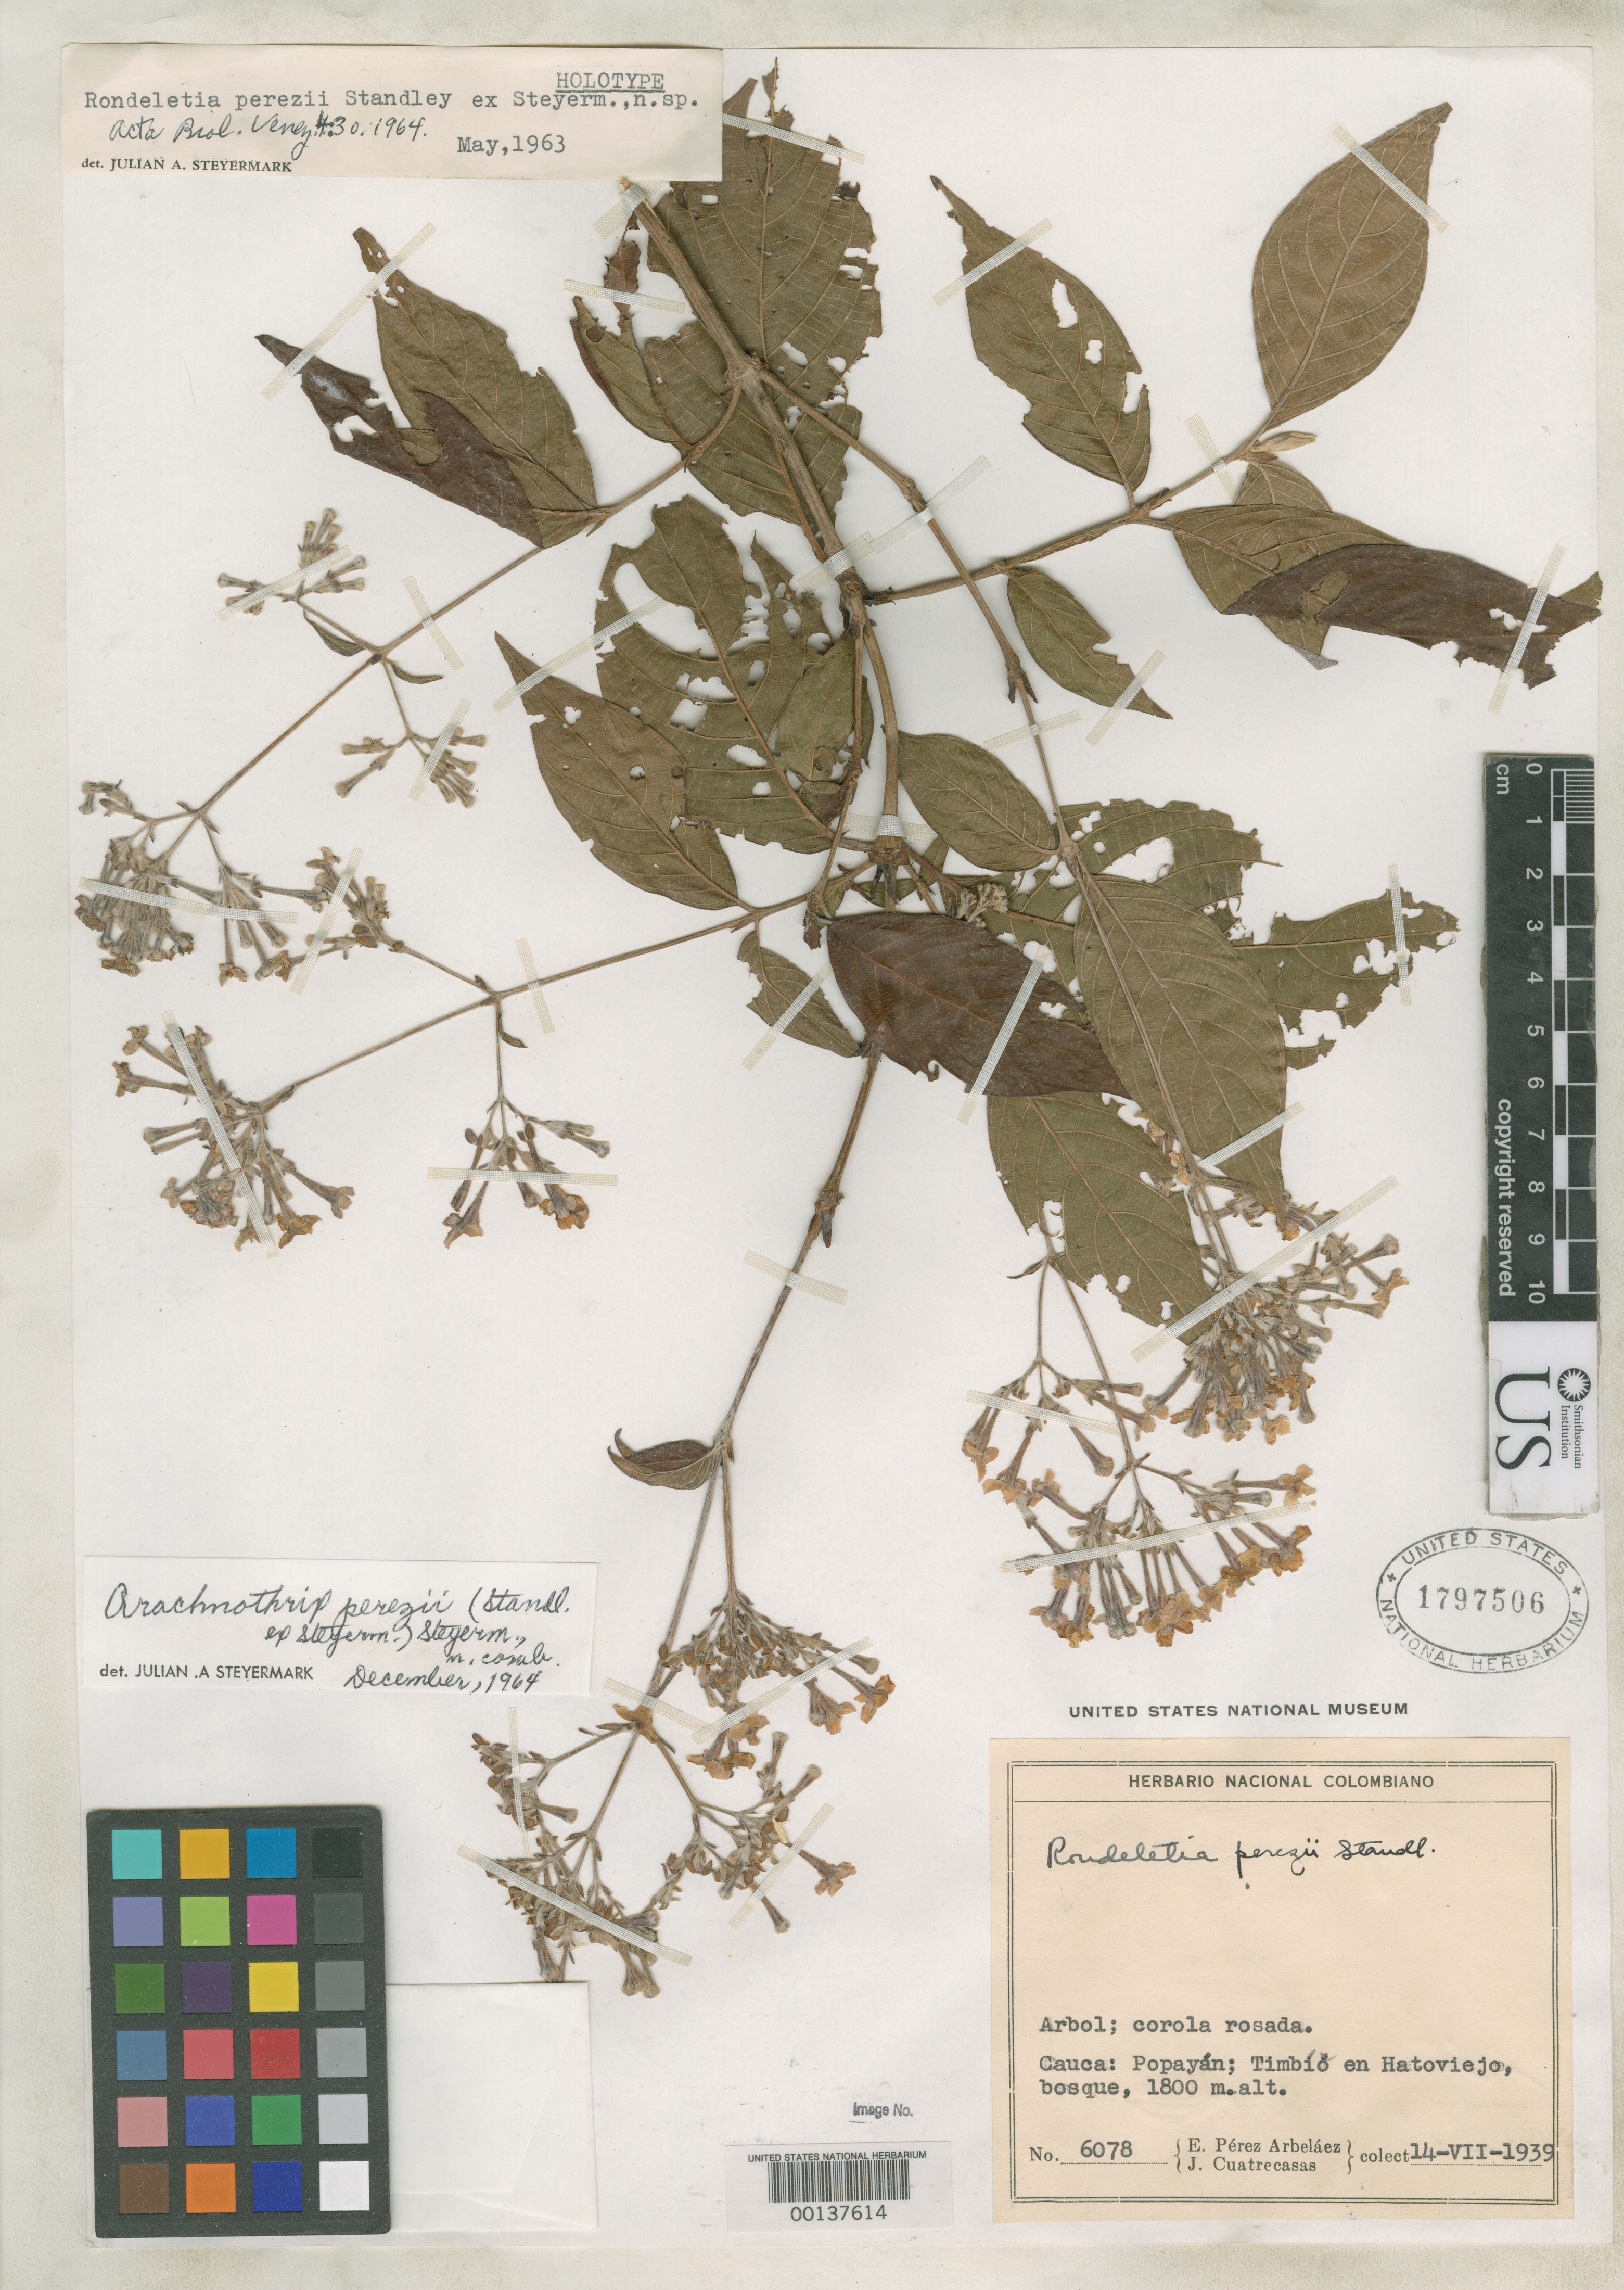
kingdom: Plantae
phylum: Tracheophyta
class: Magnoliopsida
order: Gentianales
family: Rubiaceae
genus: Rondeletia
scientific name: Rondeletia perezii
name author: Standl. ex Steyerm.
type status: Holotype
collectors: E. Pérez Arbeláez & J. Cuatrecasas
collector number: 6078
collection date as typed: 14 Jul 1939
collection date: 1939-07-14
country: Colombia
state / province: Cauca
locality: Timbio.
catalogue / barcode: US 1797506